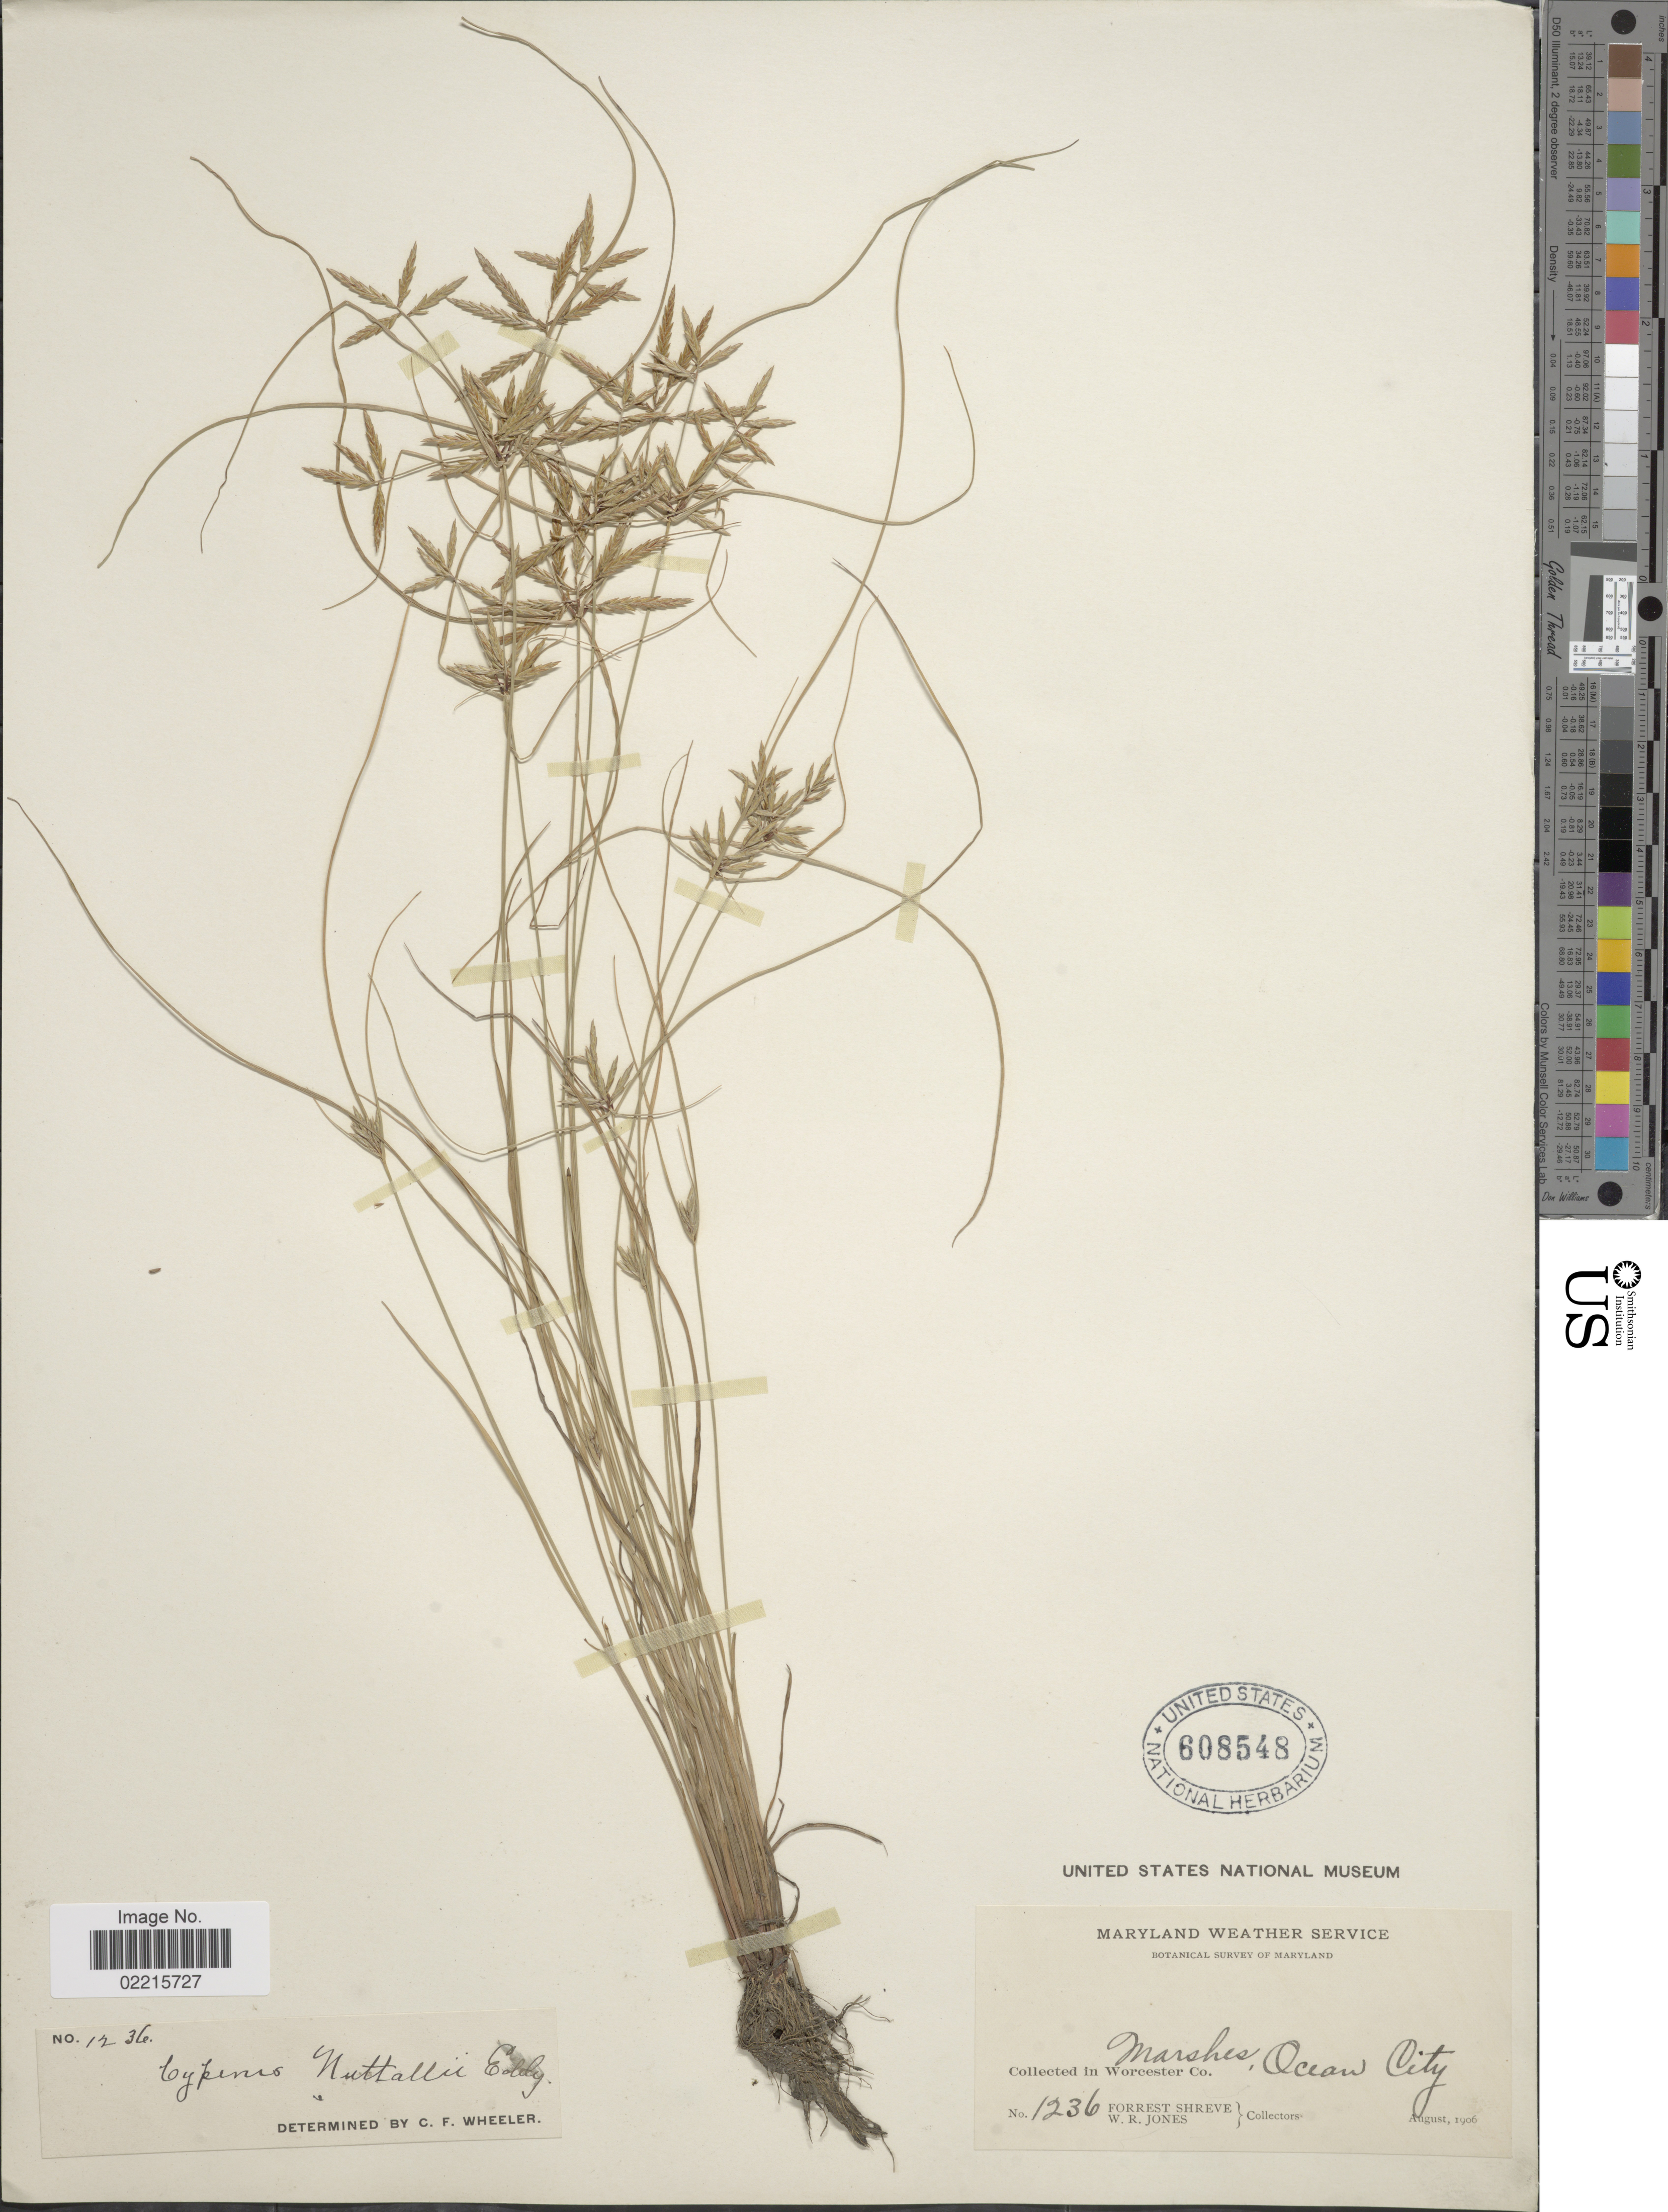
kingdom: Plantae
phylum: Tracheophyta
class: Liliopsida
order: Poales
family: Cyperaceae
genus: Cyperus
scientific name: Cyperus filicinus Vahl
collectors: F. Shreve & W. R. Jones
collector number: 1236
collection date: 1906-08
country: United States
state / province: Maryland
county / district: Worcester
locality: Maryland, Worchester Co. Ocean City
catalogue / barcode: US 608548